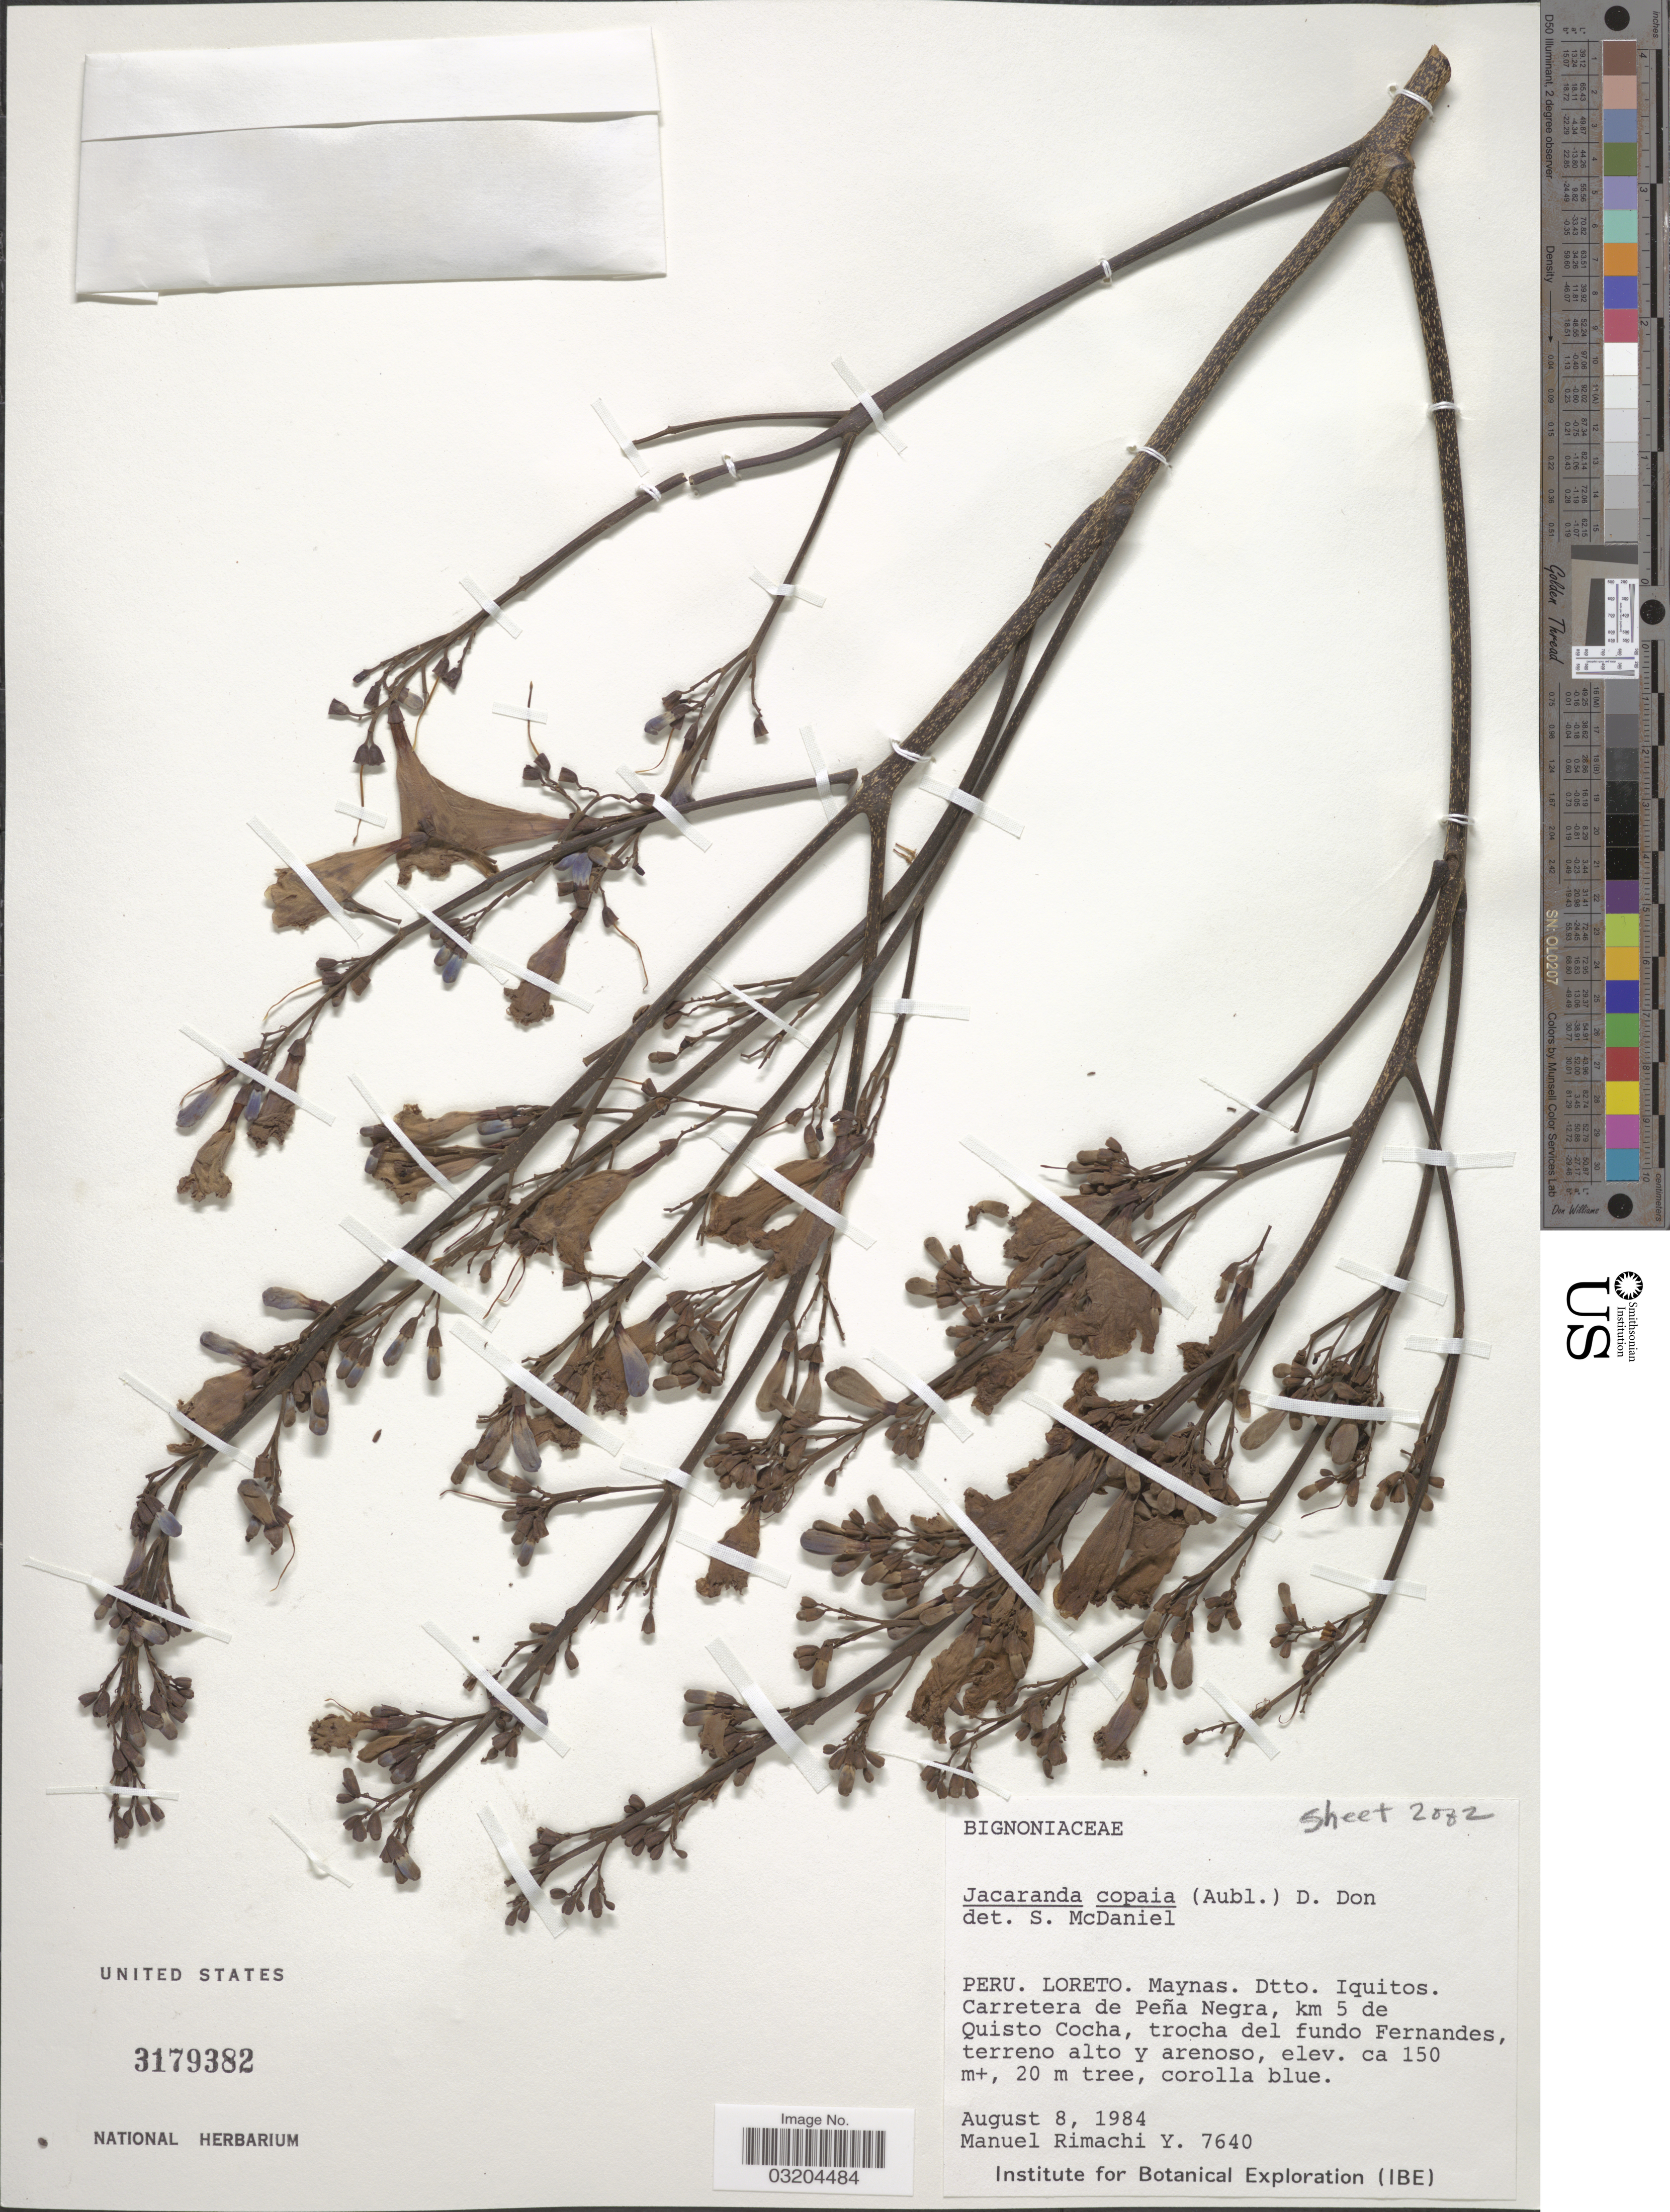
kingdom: Plantae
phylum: Tracheophyta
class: Magnoliopsida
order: Lamiales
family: Bignoniaceae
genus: Jacaranda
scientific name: Jacaranda copaia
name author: (Aubl.) D. Don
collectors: M. Rimachi Y.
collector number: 7640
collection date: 1984-08-08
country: Peru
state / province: Loreto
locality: Maynas. Dtto. Iquitos. Carretera de Peña Negra, km 5 de Quisto Cocha, trocha del fundo Fernandes.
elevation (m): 150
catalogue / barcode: US 3179382